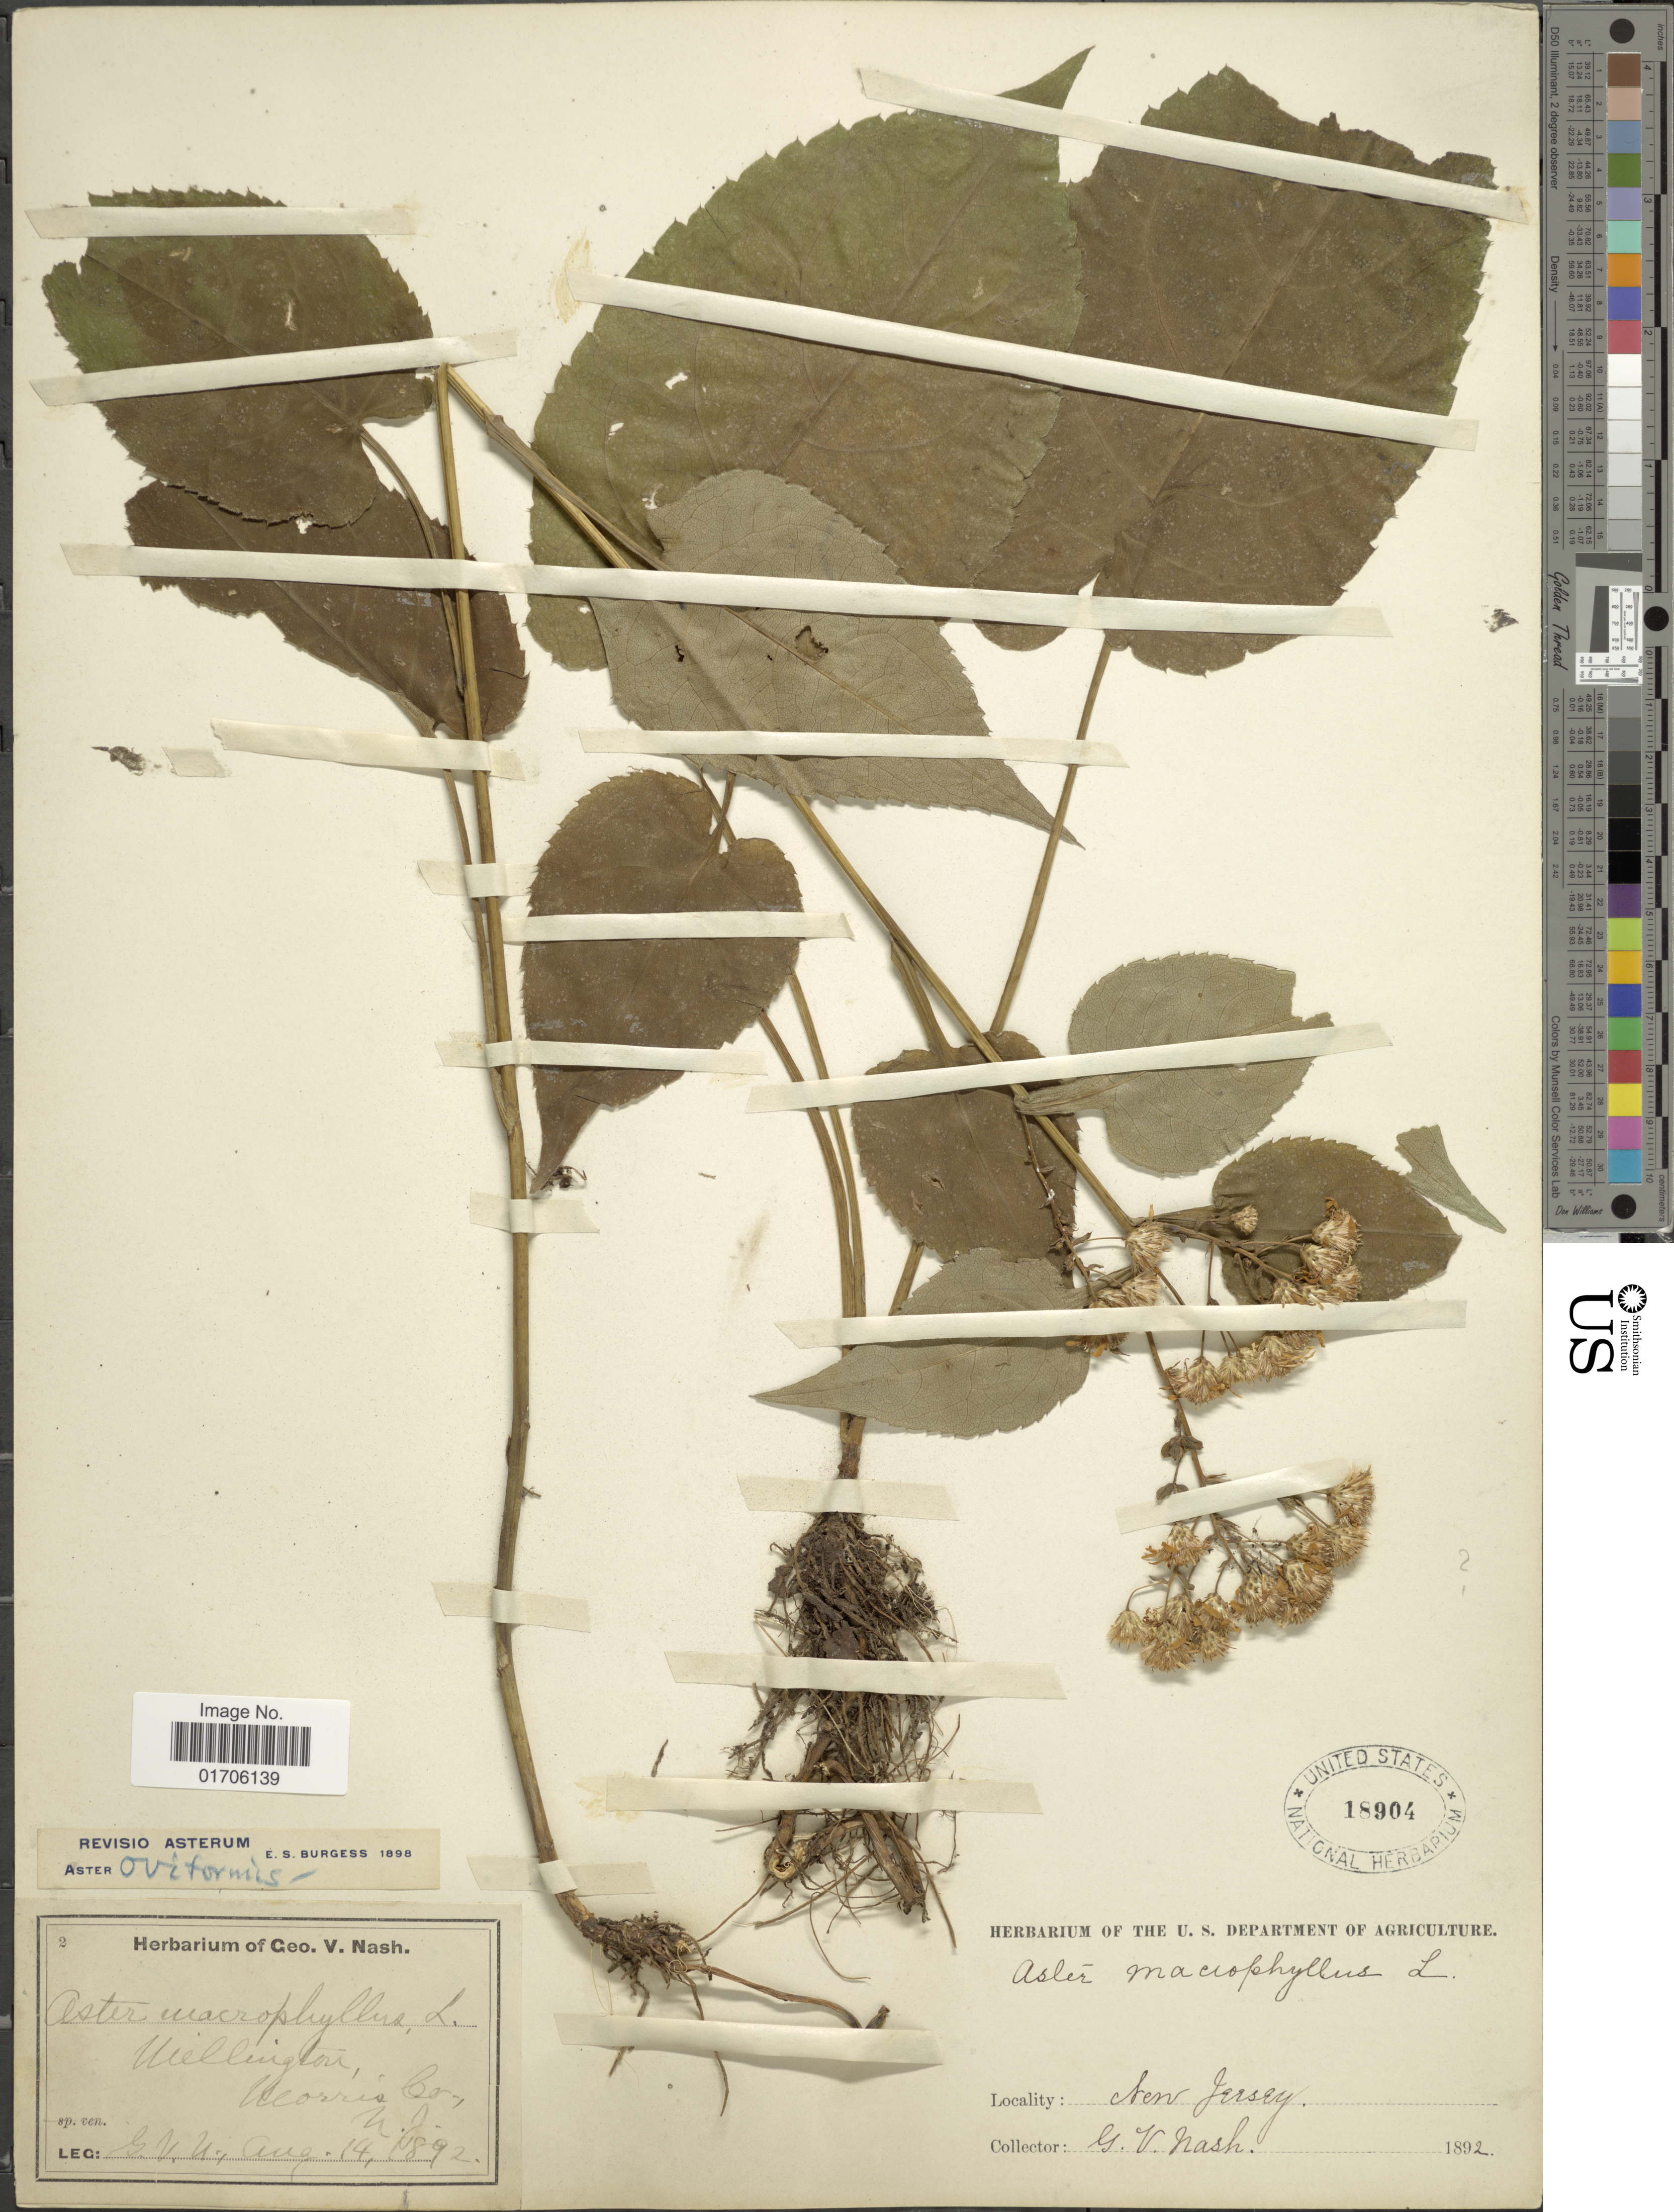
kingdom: Plantae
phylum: Tracheophyta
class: Magnoliopsida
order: Asterales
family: Asteraceae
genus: Aster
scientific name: Aster oviformis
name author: E.S. Burgess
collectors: G. V. Nash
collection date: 1892-08-14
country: United States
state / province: New Jersey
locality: Willington, Harris Co., N.J.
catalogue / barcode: US 18904